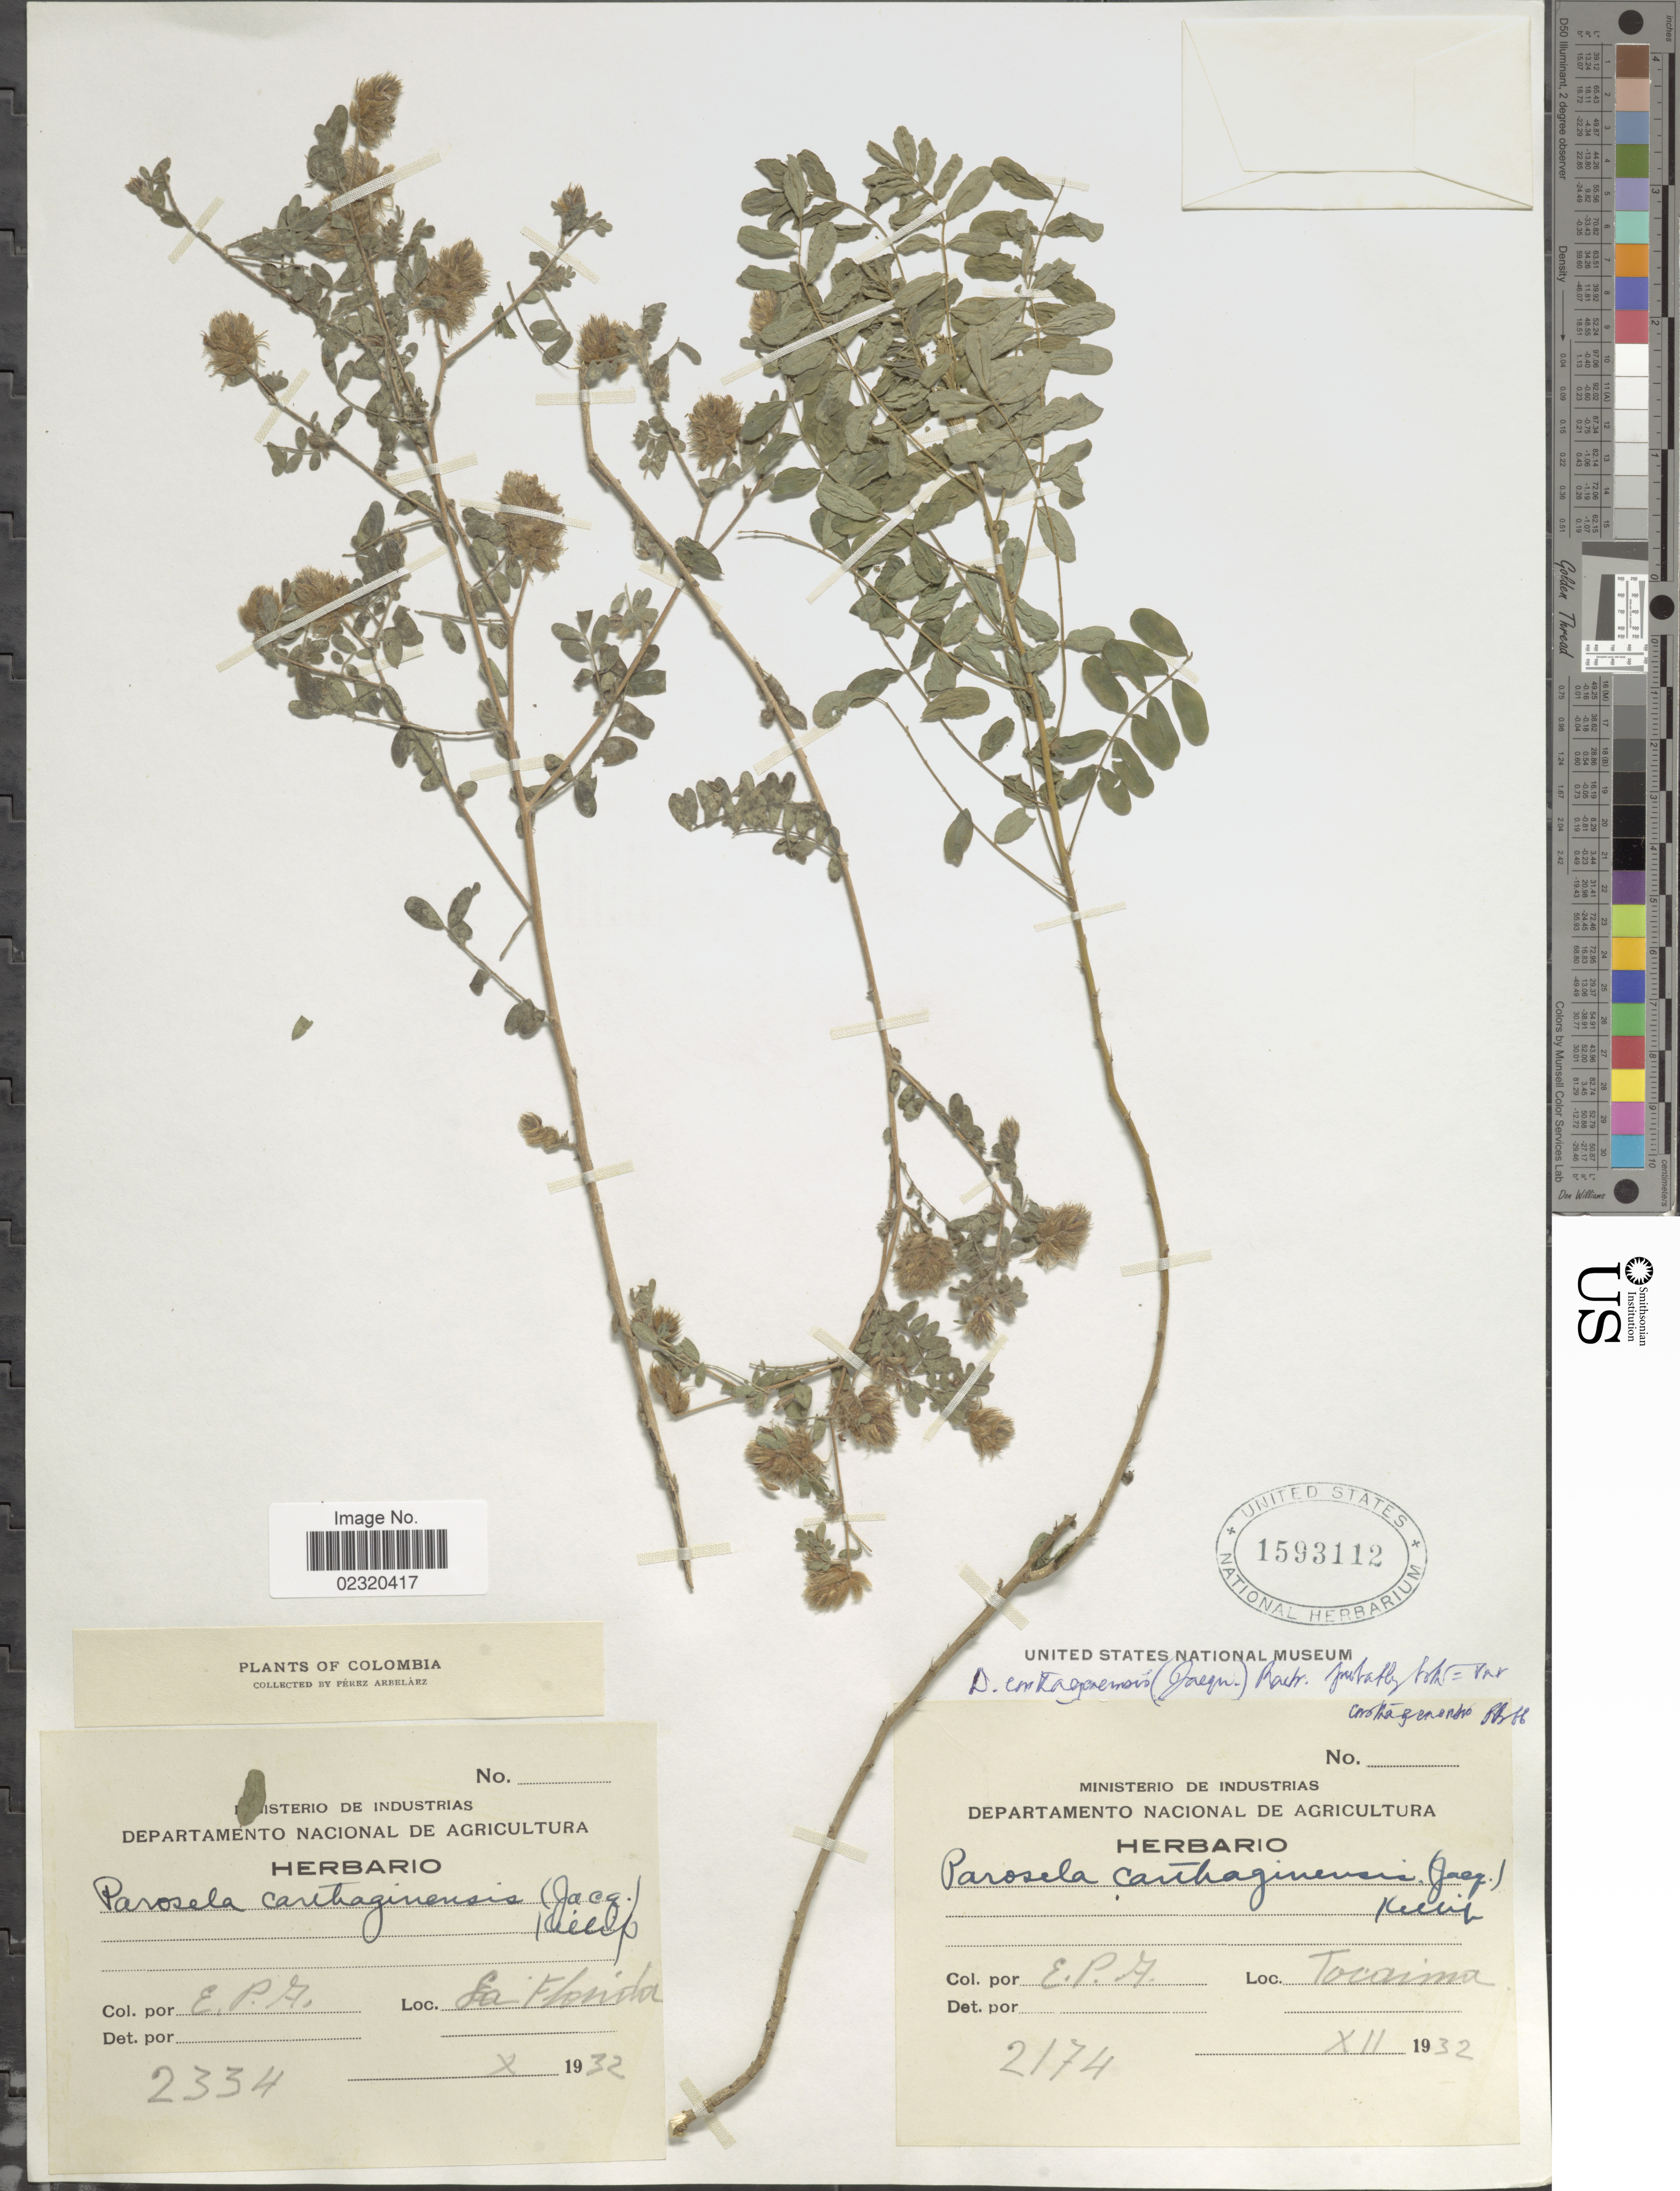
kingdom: Plantae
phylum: Tracheophyta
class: Magnoliopsida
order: Fabales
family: Fabaceae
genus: Dalea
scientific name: Dalea carthagenensis var. carthagenensis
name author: (Jacq.) J.F. Macbr.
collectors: E. Pérez Arbeláez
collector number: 2174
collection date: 1932-12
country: Colombia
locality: Tocaima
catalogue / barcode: US 1593112-2